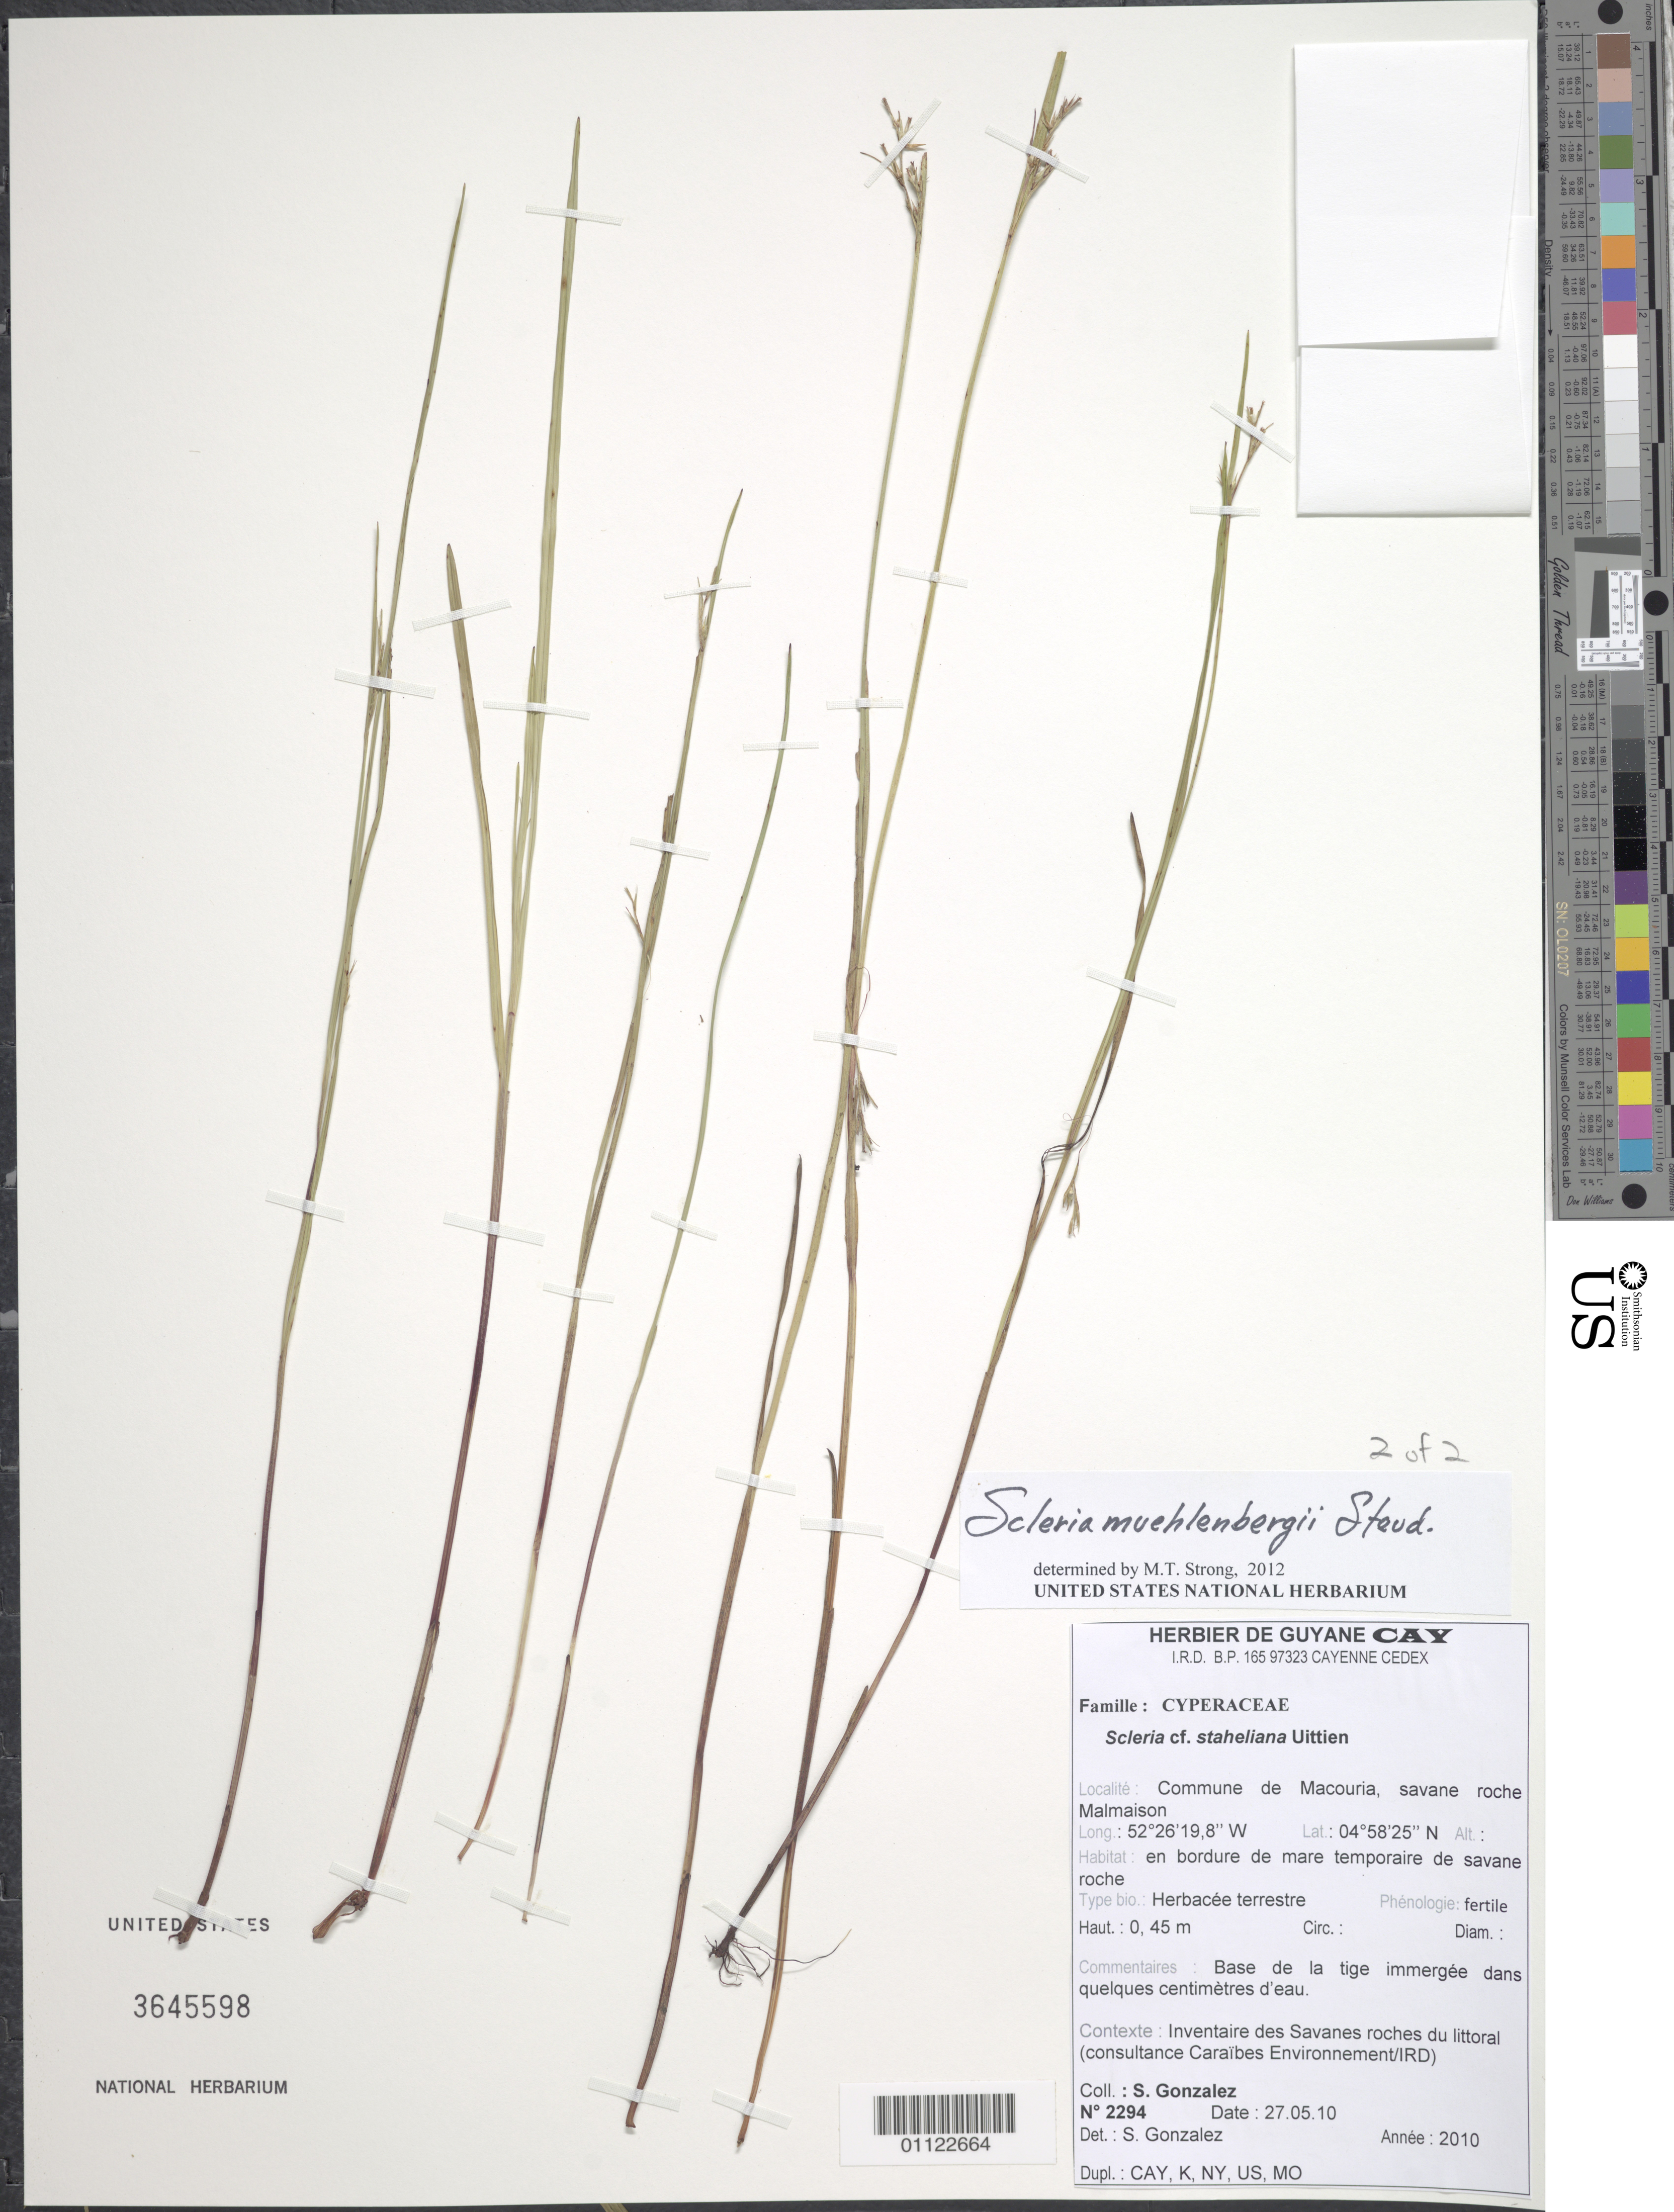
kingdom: Plantae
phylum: Tracheophyta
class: Liliopsida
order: Poales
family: Cyperaceae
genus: Scleria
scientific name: Scleria muehlenbergii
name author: Steud.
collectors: S. Gonzalez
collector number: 2294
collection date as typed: Transcribed d/m/y: 27/5/10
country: French Guiana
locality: Commune de Macouria, savane roche Malmaison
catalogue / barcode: US 3645598